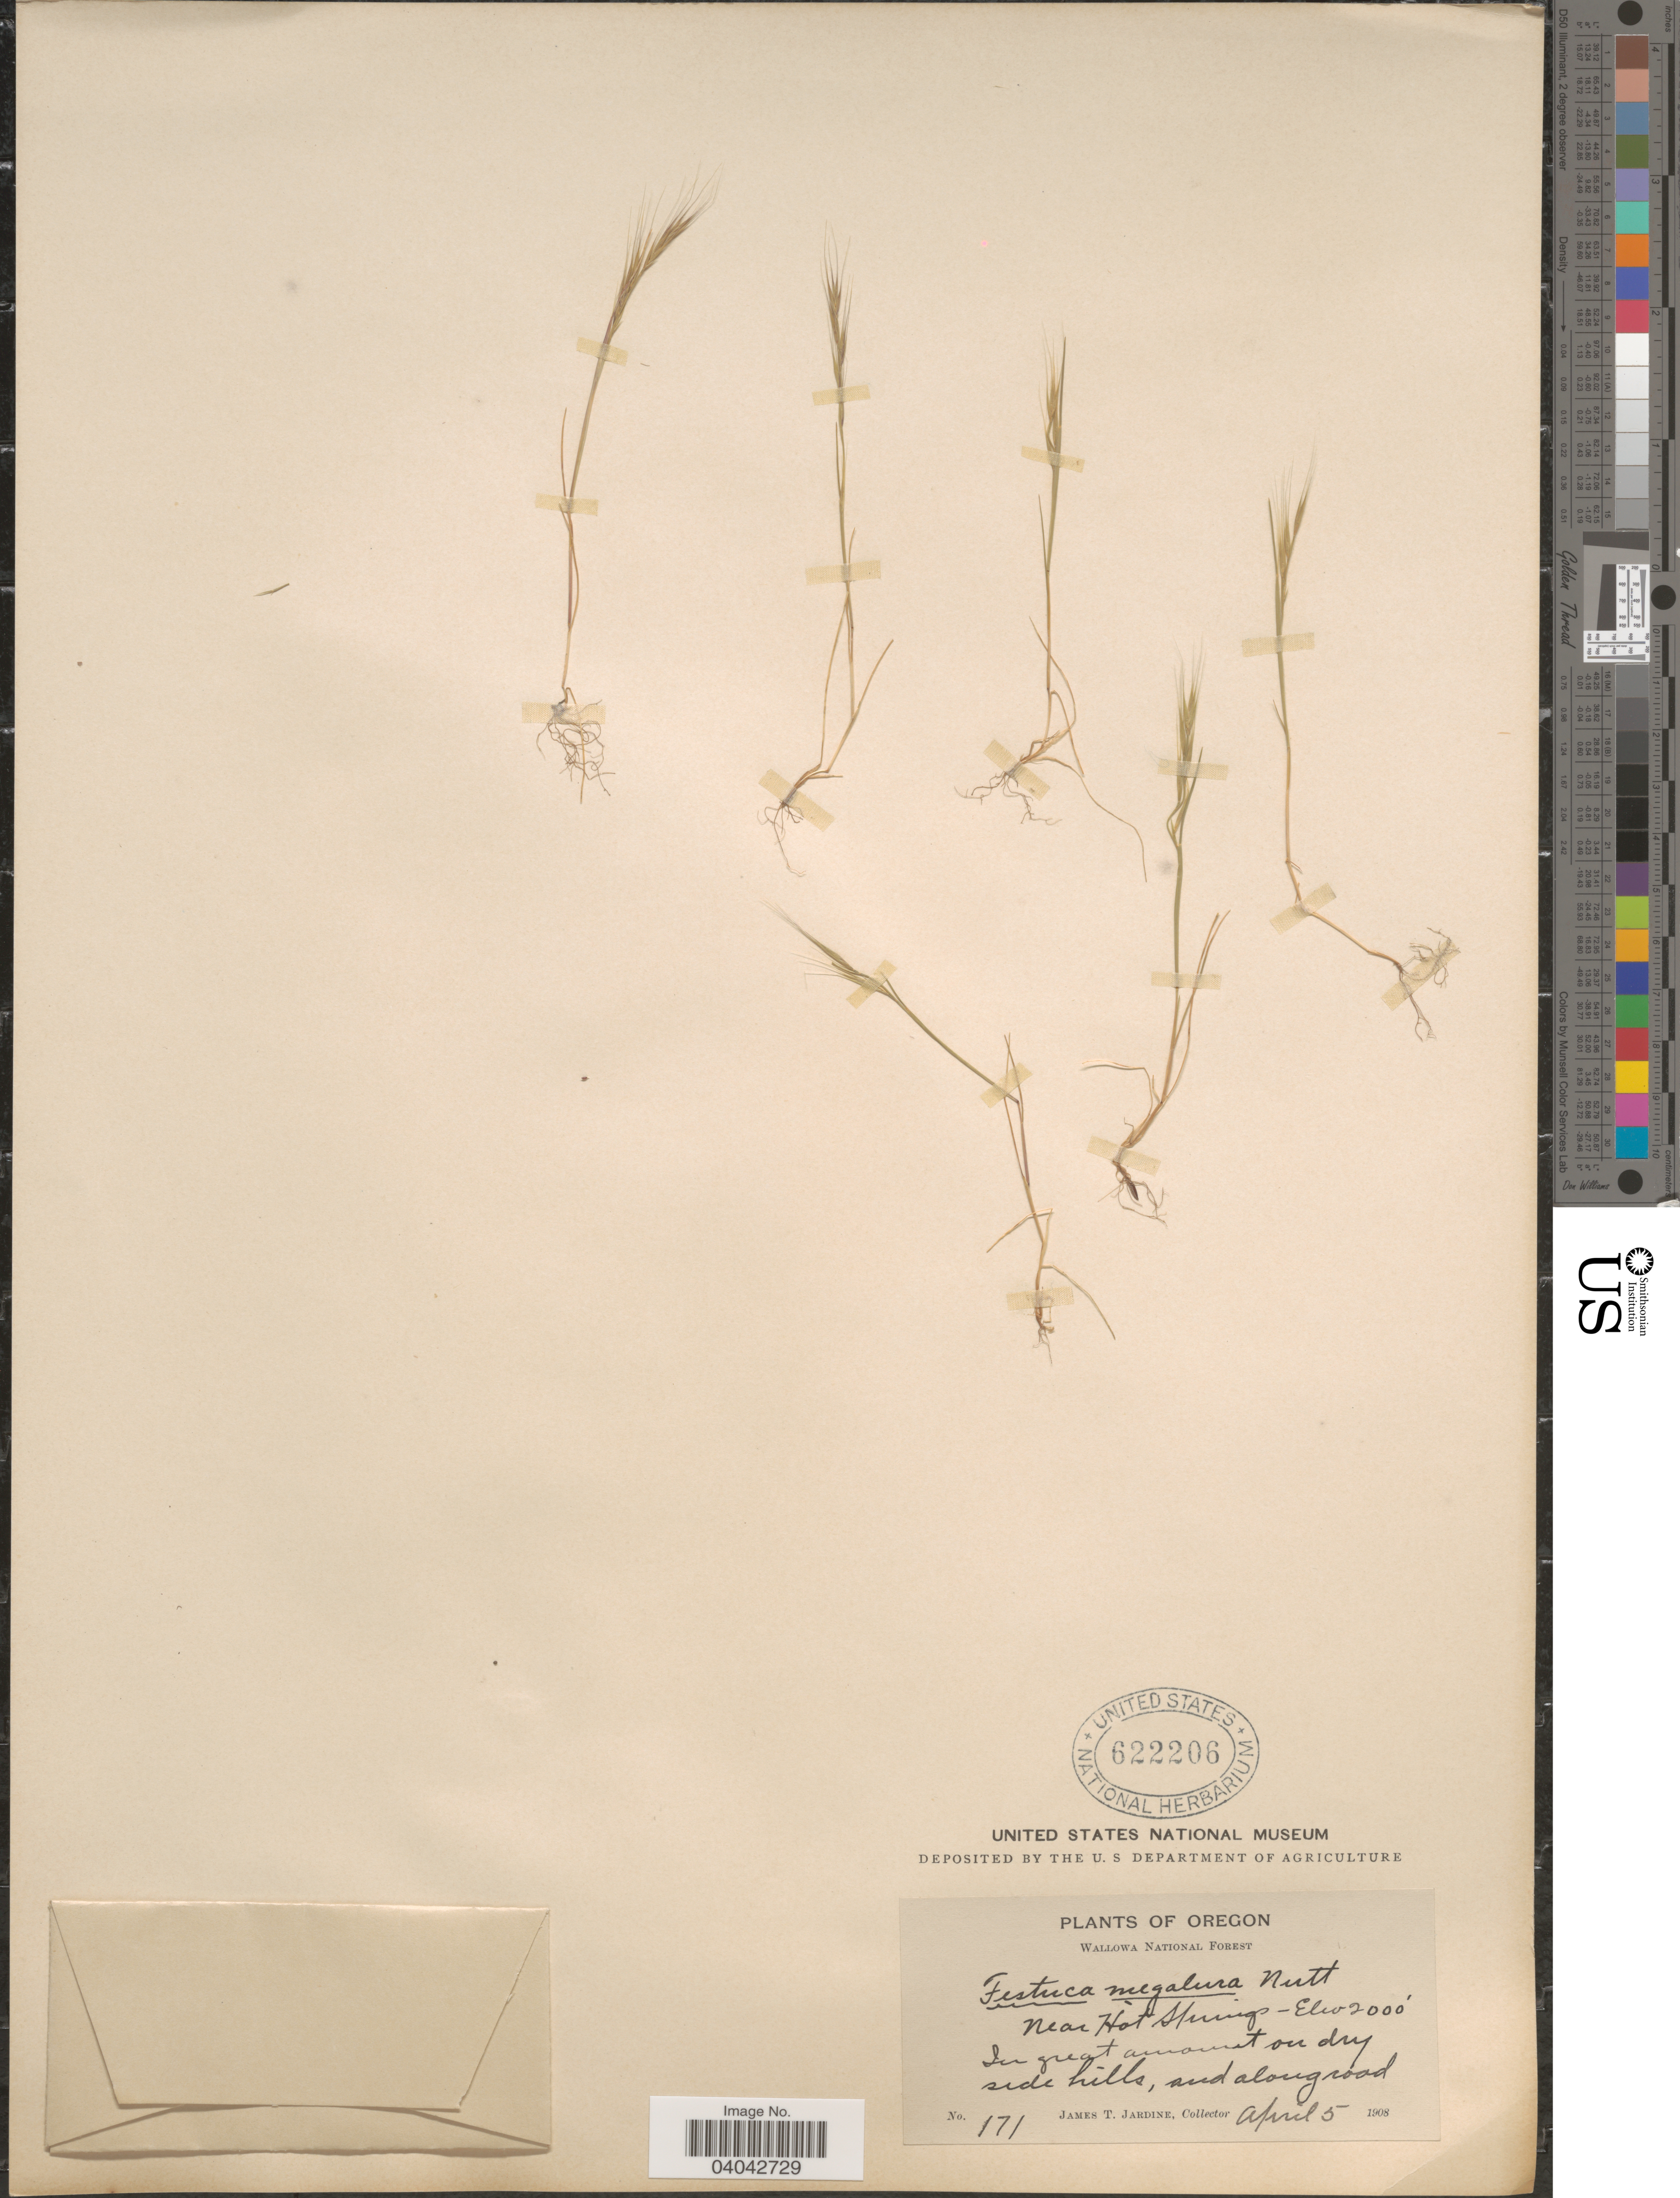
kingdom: Plantae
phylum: Tracheophyta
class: Liliopsida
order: Poales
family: Poaceae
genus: Festuca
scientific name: Festuca megalura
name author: Nutt.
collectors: J. T. Jardine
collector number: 171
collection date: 1908-04-05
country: United States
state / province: Oregon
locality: Wallowa National Forest. Near Hot Springs. In great amount on dry side hills, and along road.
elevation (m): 610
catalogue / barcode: US 622206